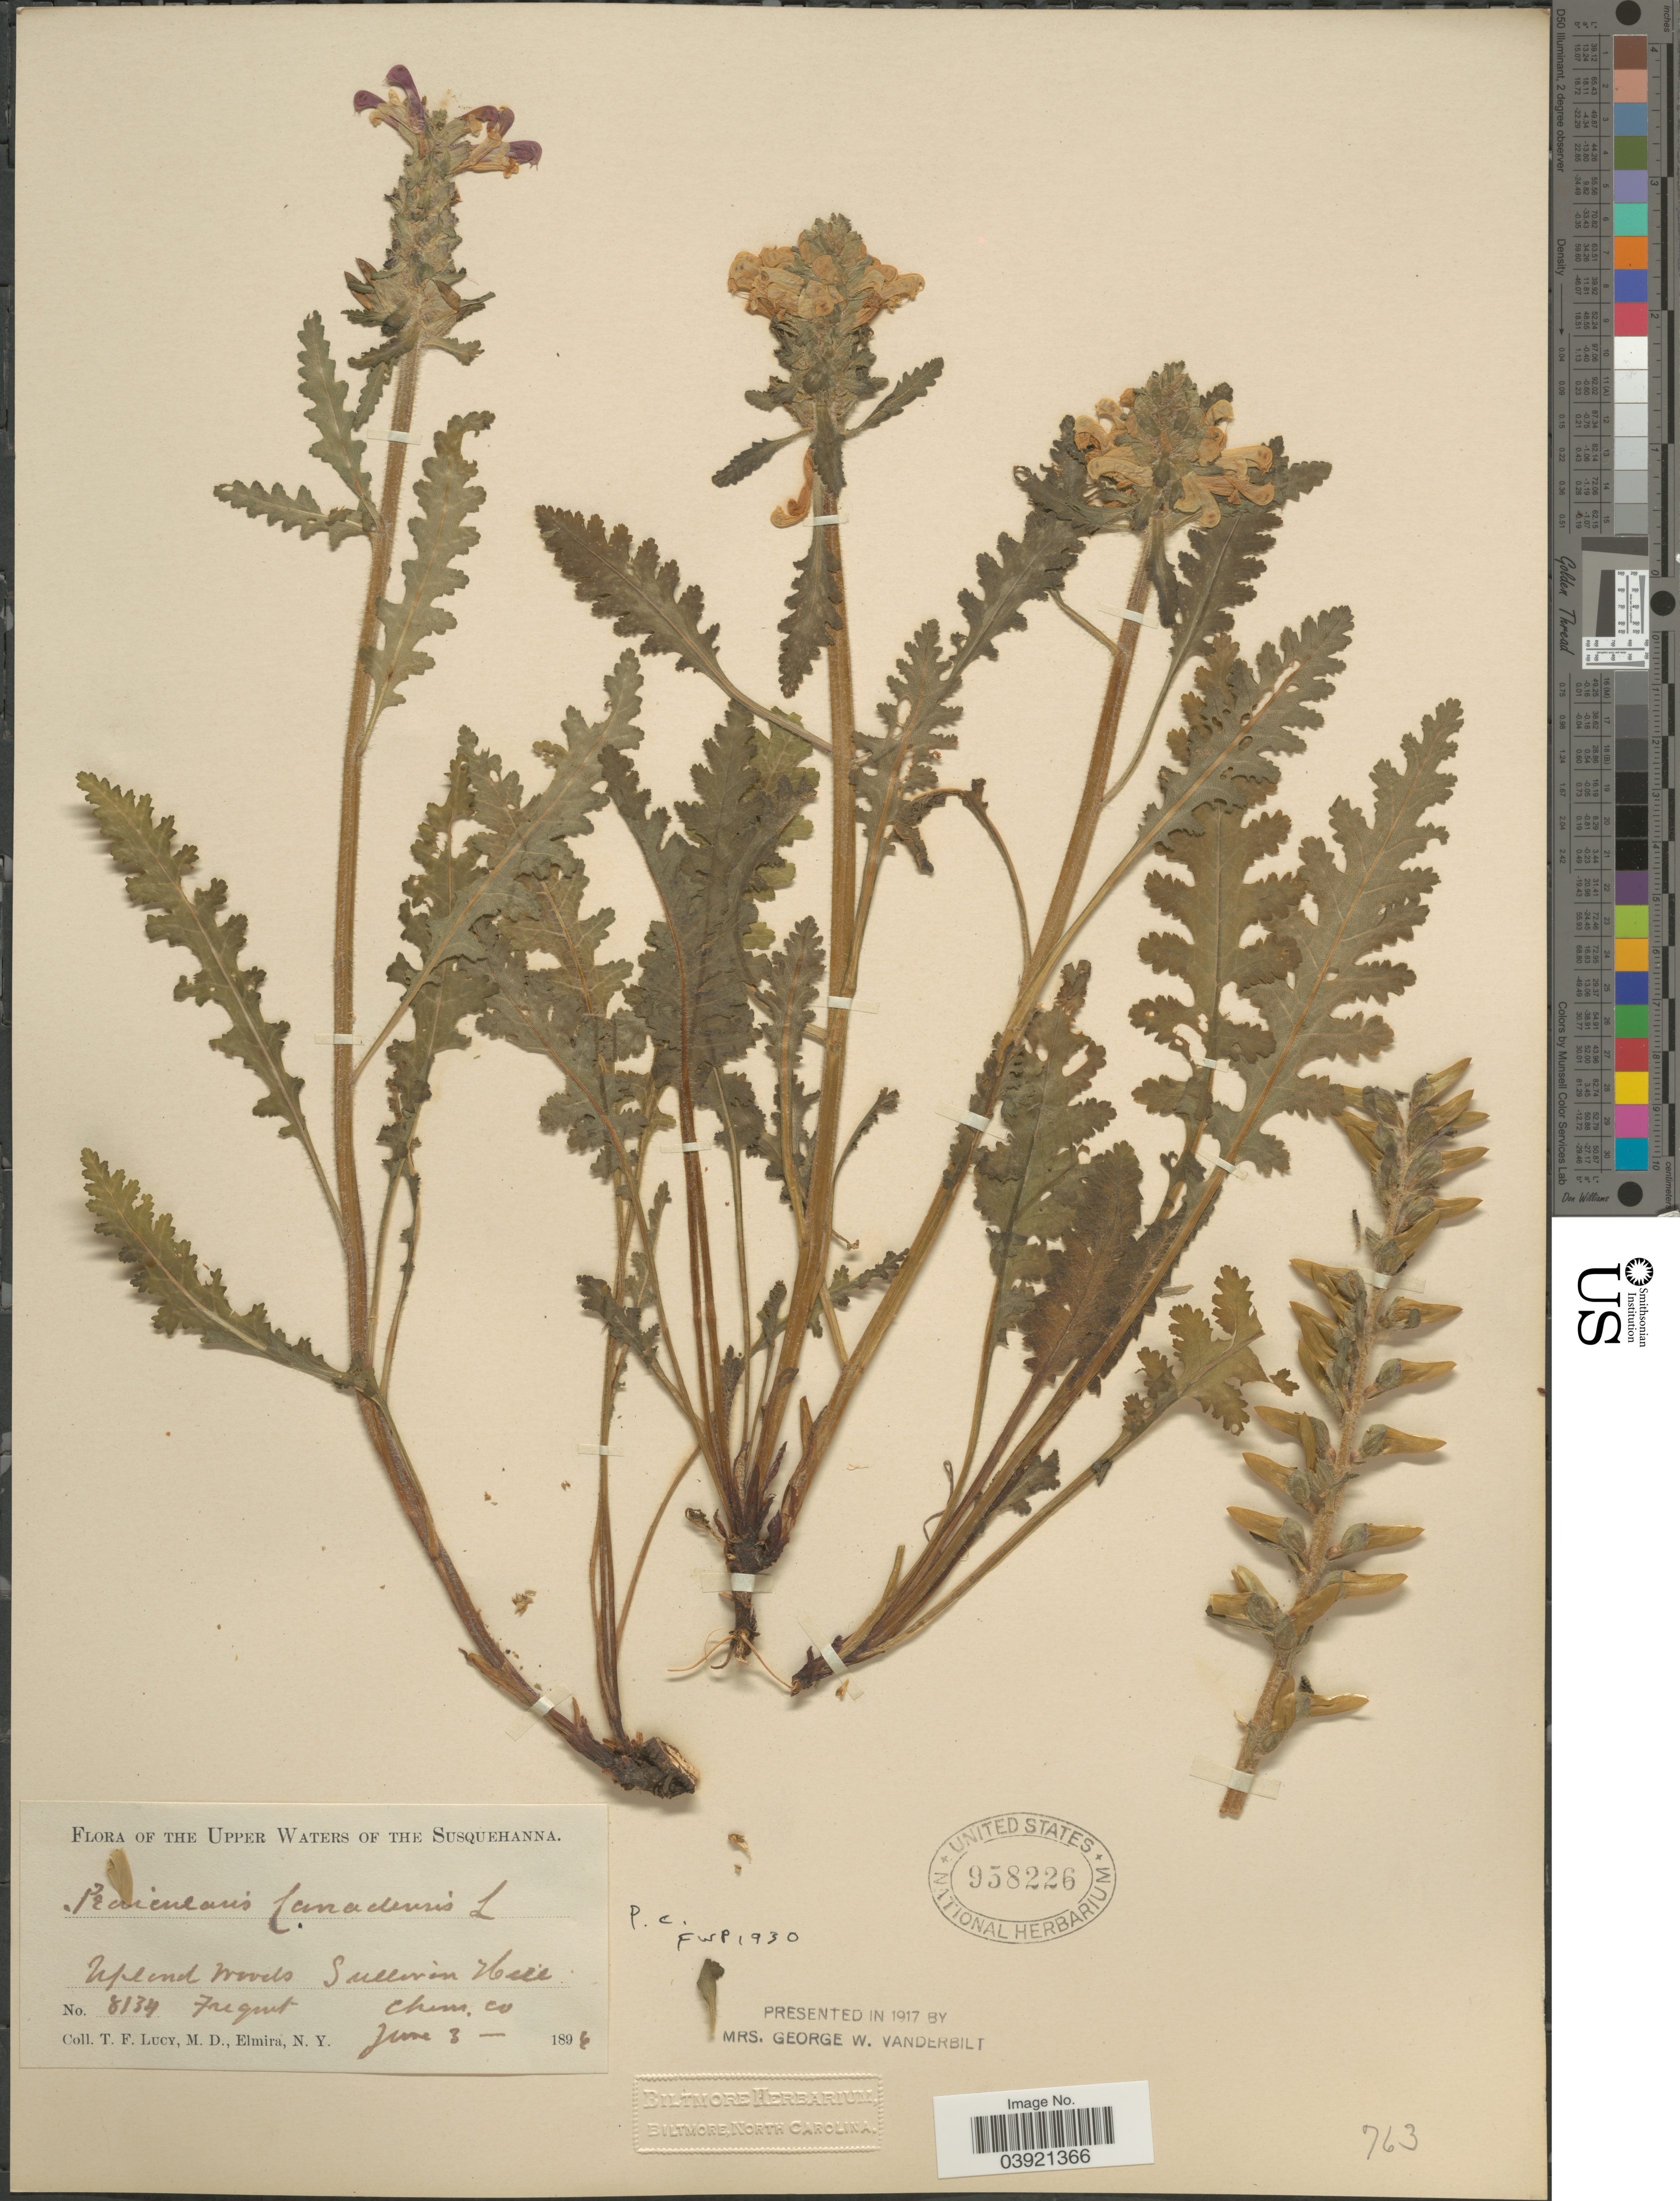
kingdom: Plantae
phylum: Tracheophyta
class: Magnoliopsida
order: Lamiales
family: Orobanchaceae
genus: Pedicularis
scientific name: Pedicularis canadensis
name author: L.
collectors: T. Lucy & M. Elmira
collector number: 8134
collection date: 1896-06-03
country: United States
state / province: New York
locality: Upper Waters of the Susquehanna. Upland woods Sullivan Hill. Chem co.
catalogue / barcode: US 958226